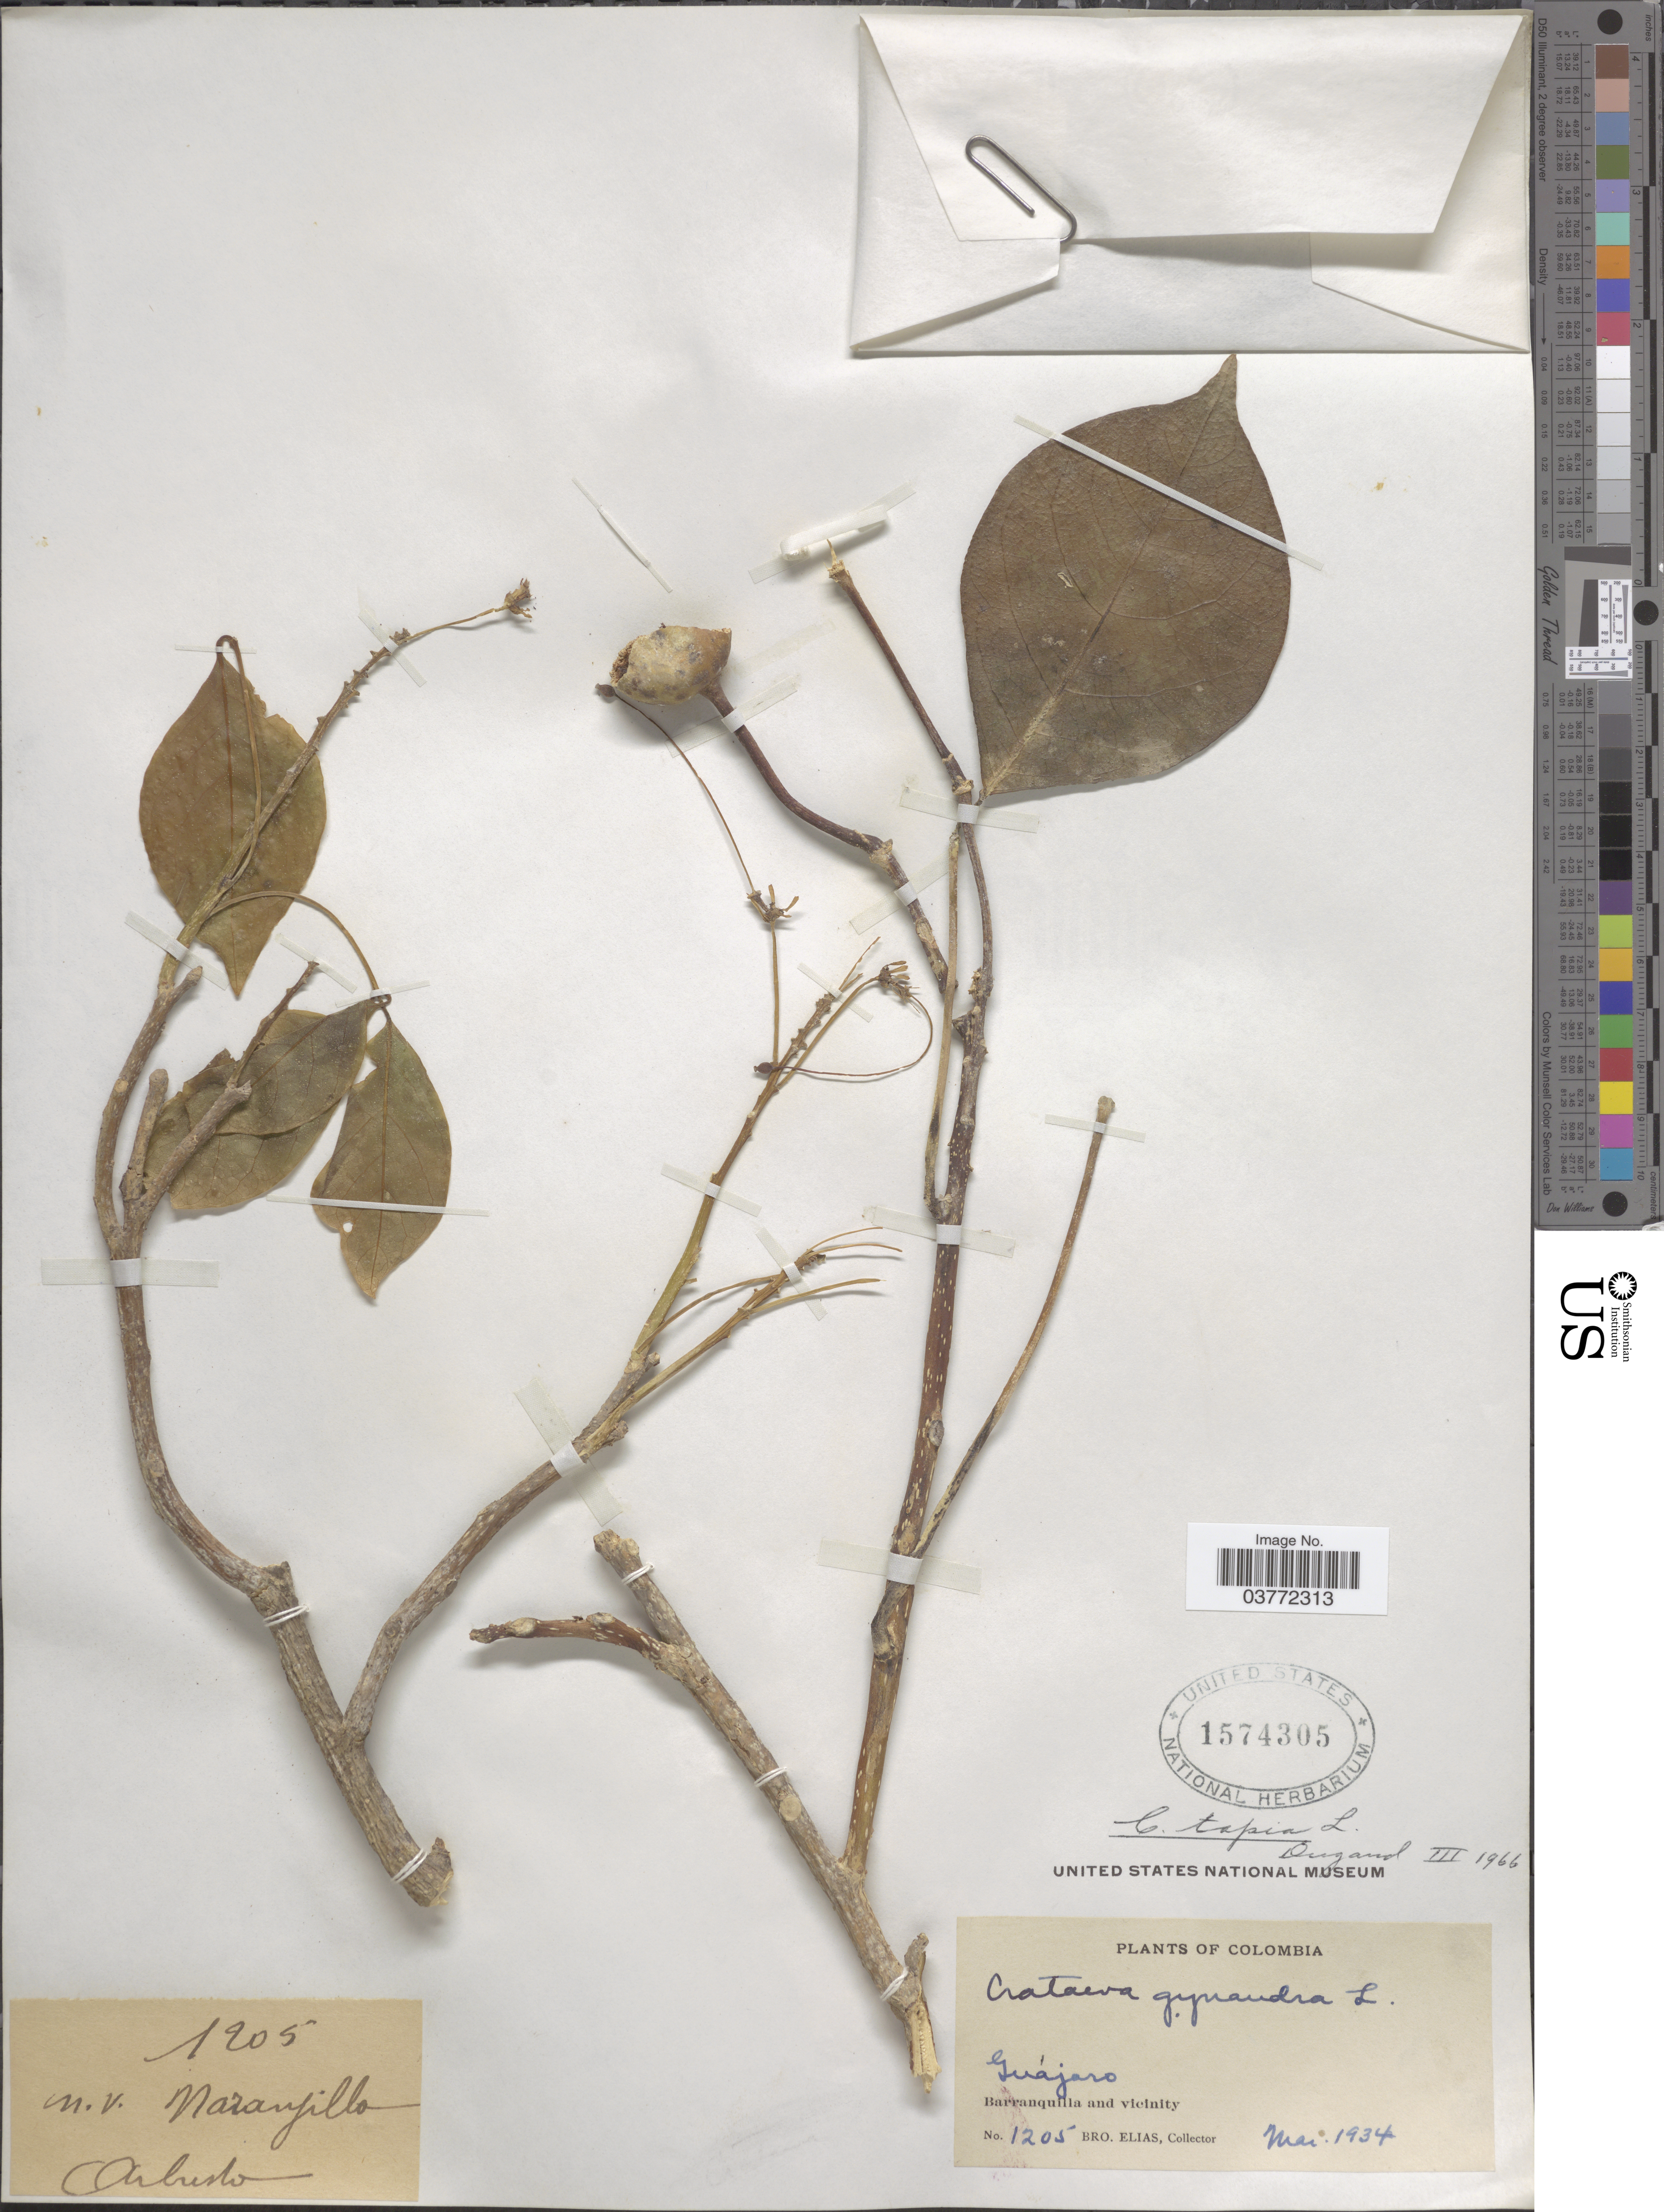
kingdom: Plantae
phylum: Tracheophyta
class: Magnoliopsida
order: Brassicales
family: Capparaceae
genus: Crateva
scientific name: Crateva tapia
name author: L.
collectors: Bro. Elias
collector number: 1205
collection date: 1934-03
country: Colombia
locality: Guájaro. Barranquilla and vicinity.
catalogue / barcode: US 1574305